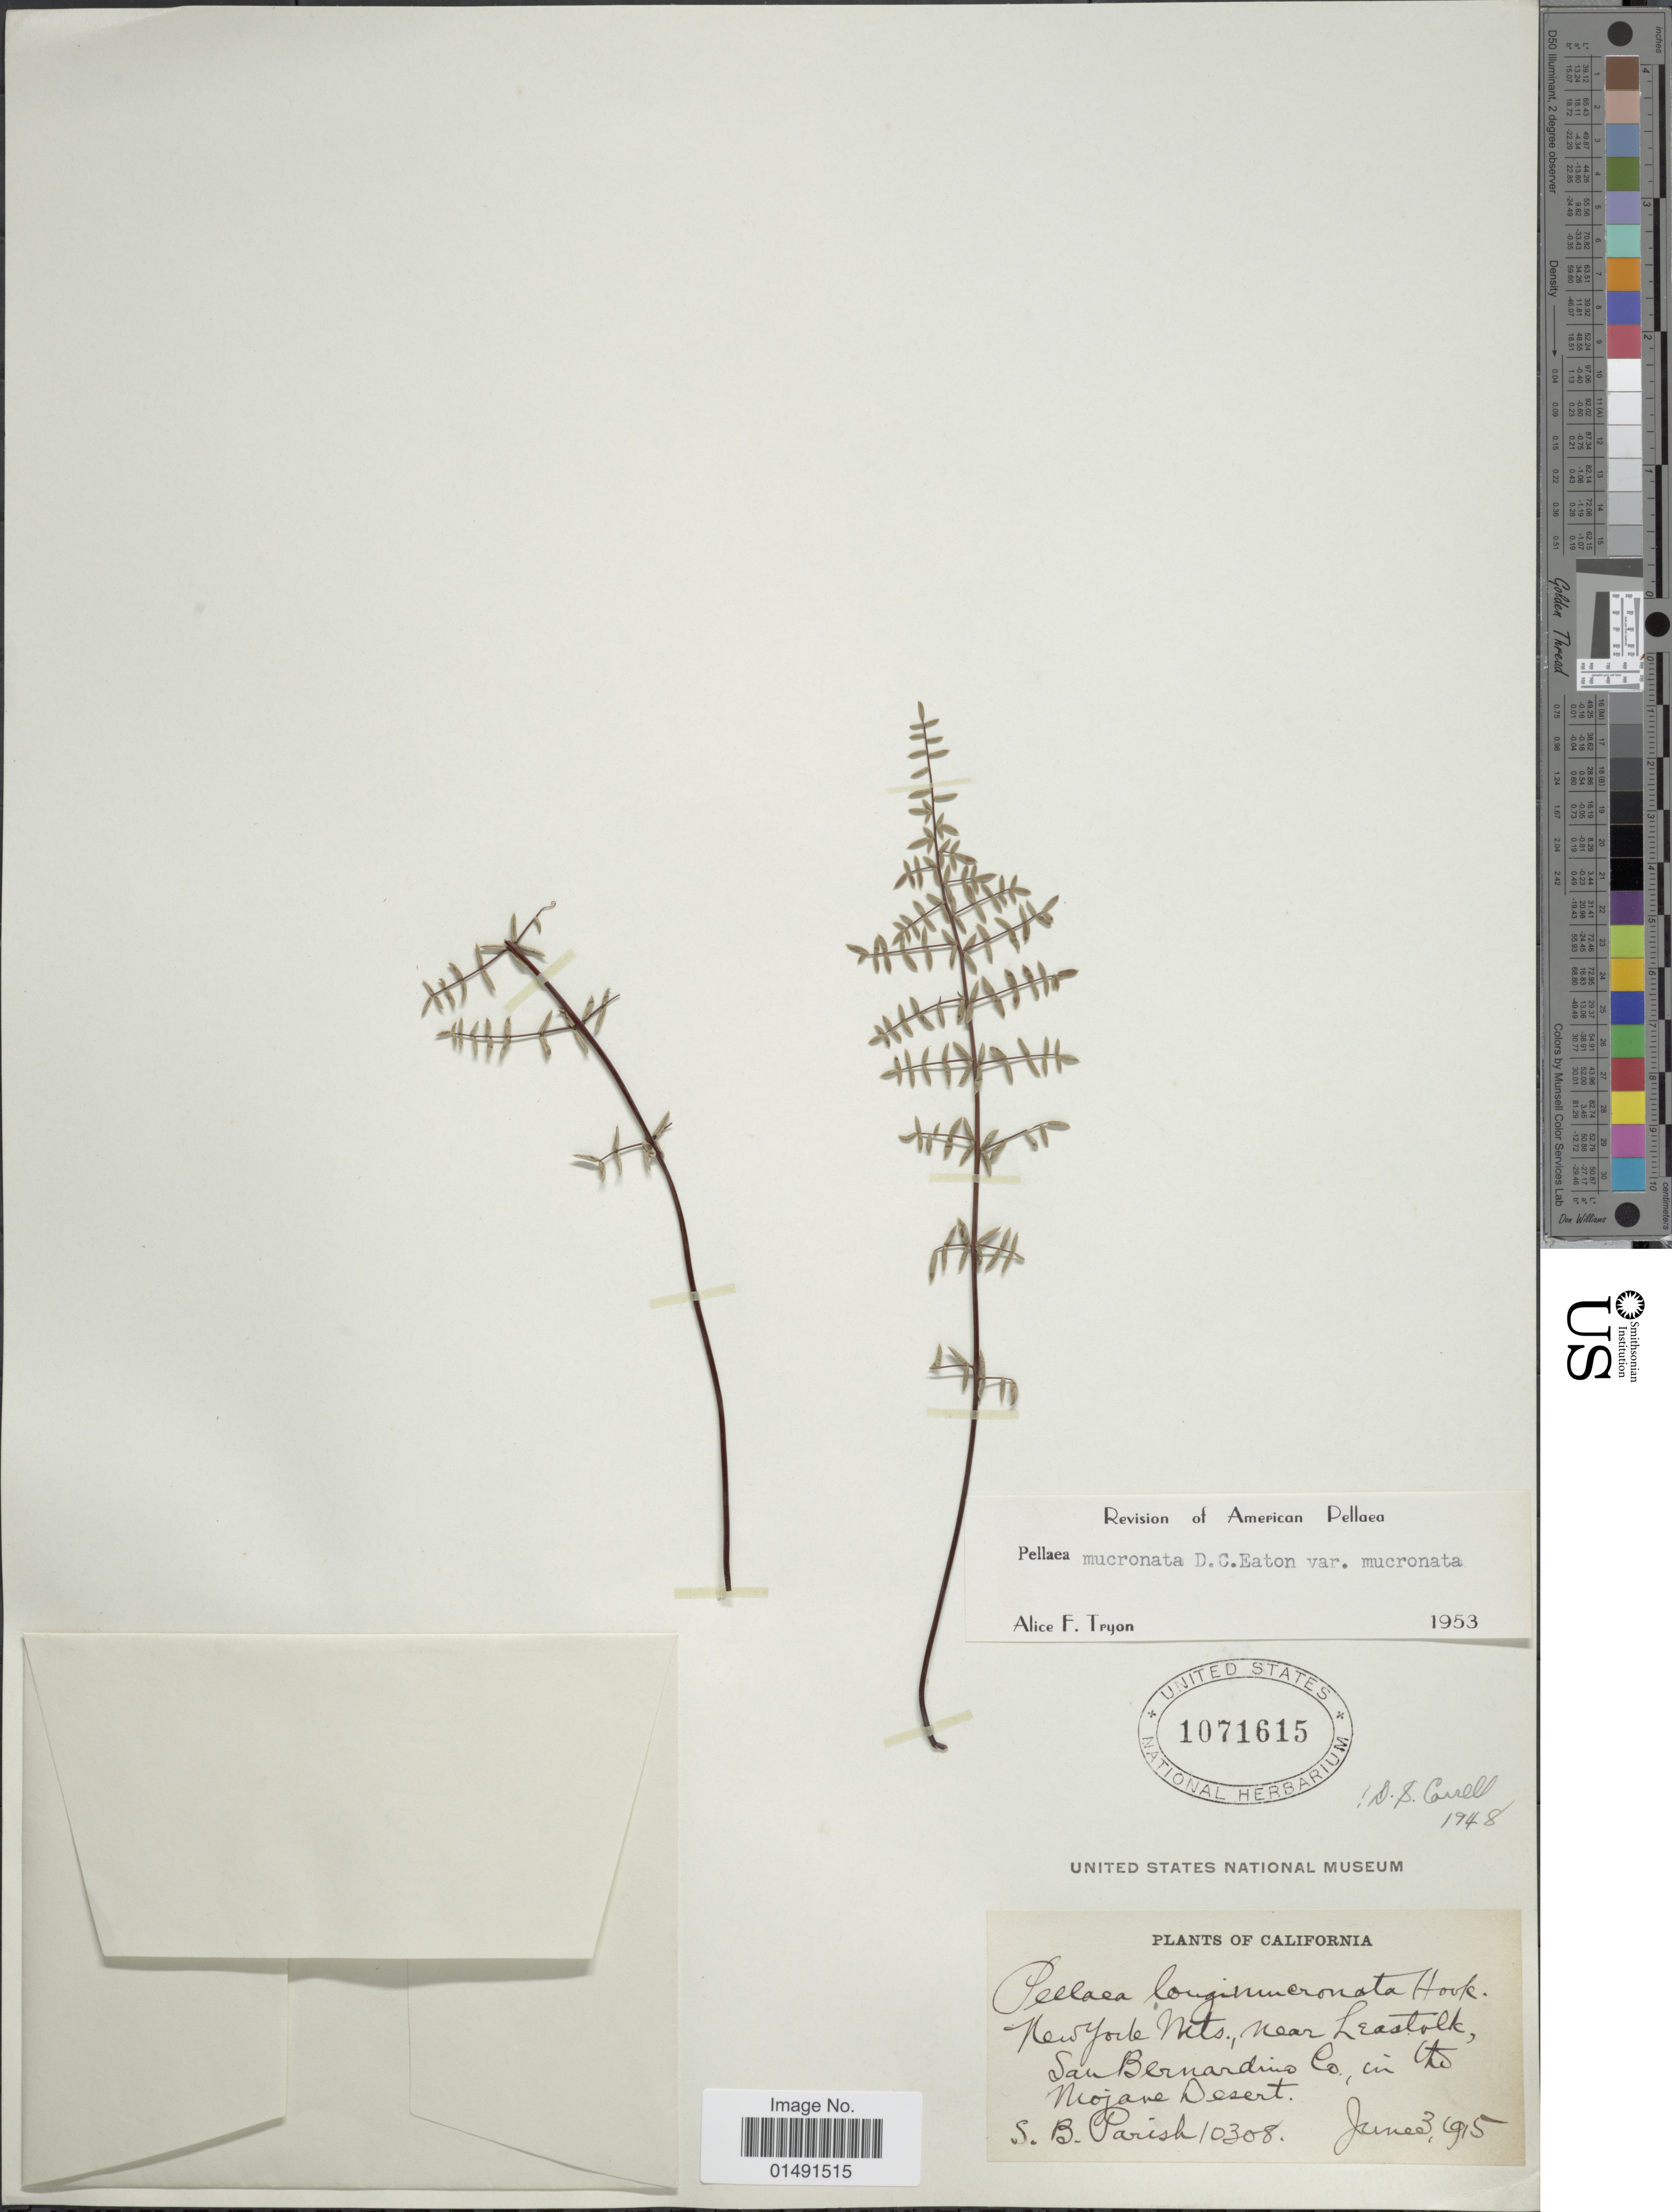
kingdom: Plantae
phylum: Tracheophyta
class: Polypodiopsida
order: Polypodiales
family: Pteridaceae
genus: Pellaea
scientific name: Pellaea mucronata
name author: (D.C. Eaton) D.C. Eaton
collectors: S. B. Parish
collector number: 10308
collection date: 1915-06-03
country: United States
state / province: California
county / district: San Bernardino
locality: New York Mts., near Leastolk, San Bernardino Co, in the Mojane Desert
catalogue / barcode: US 1071615